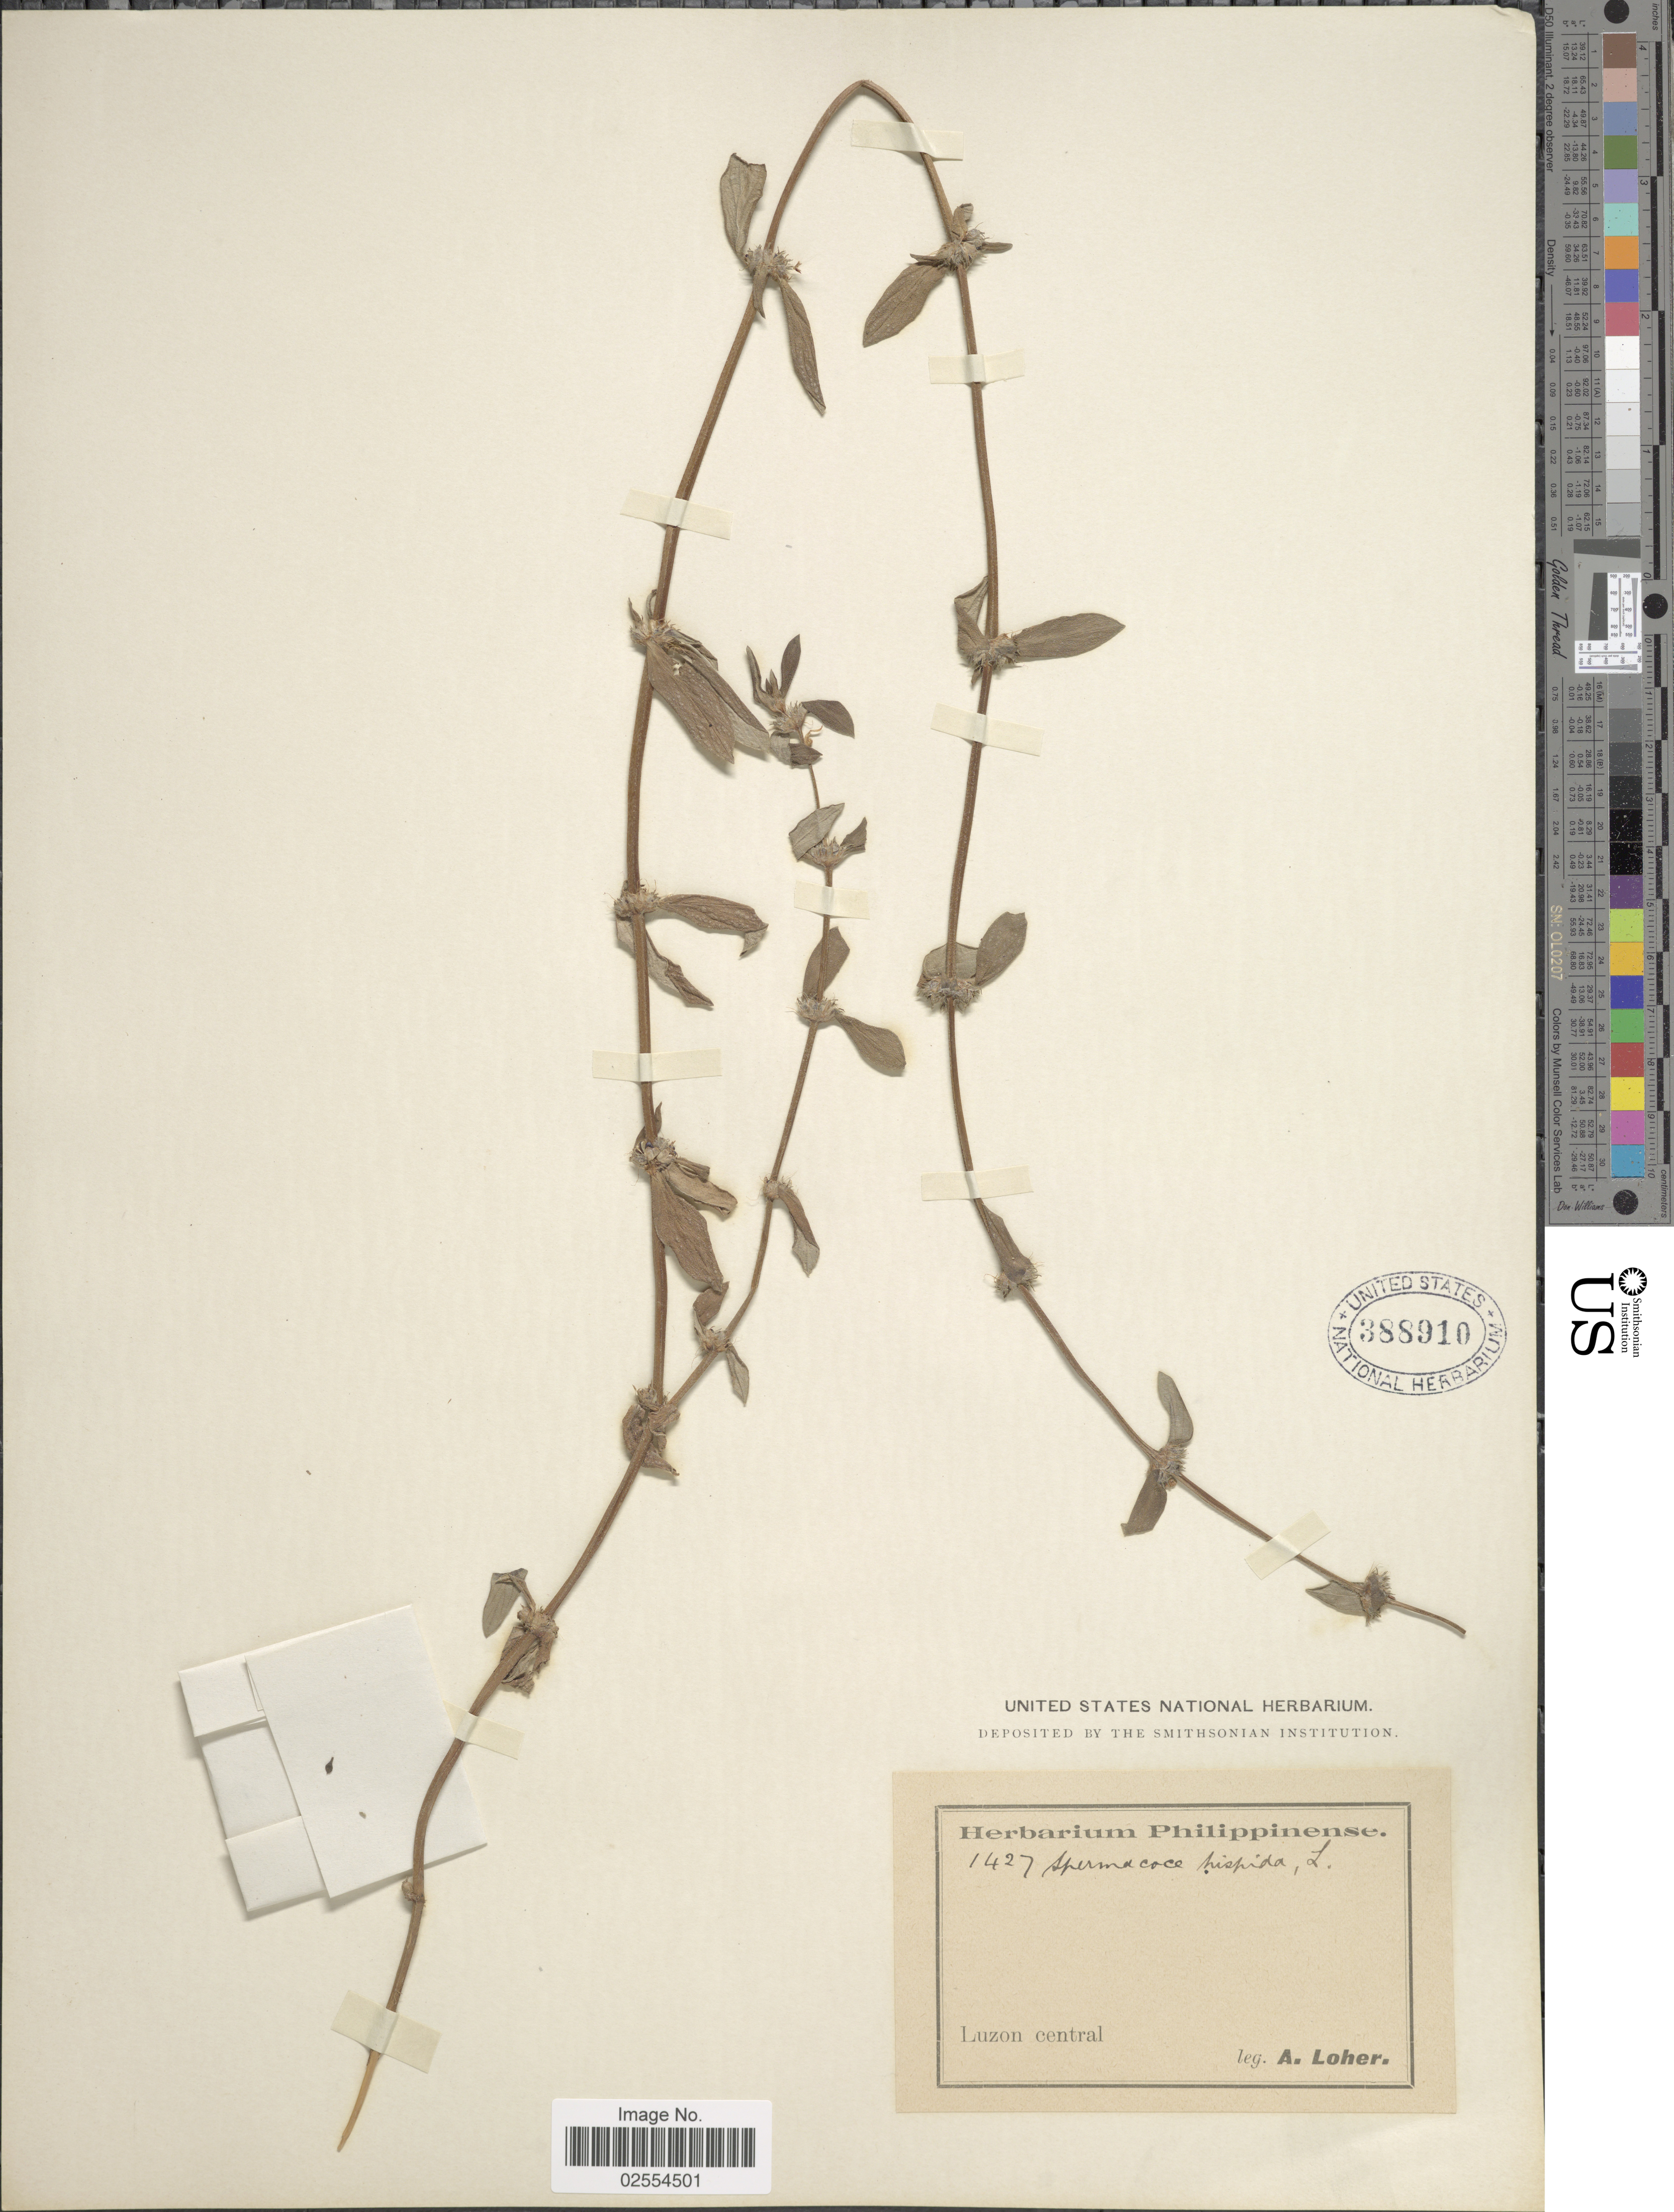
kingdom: Plantae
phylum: Tracheophyta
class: Magnoliopsida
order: Gentianales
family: Rubiaceae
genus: Spermacoce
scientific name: Spermacoce hispida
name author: L.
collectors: A. Loher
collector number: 1427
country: Philippines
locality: Luzon Central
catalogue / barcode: US 388910